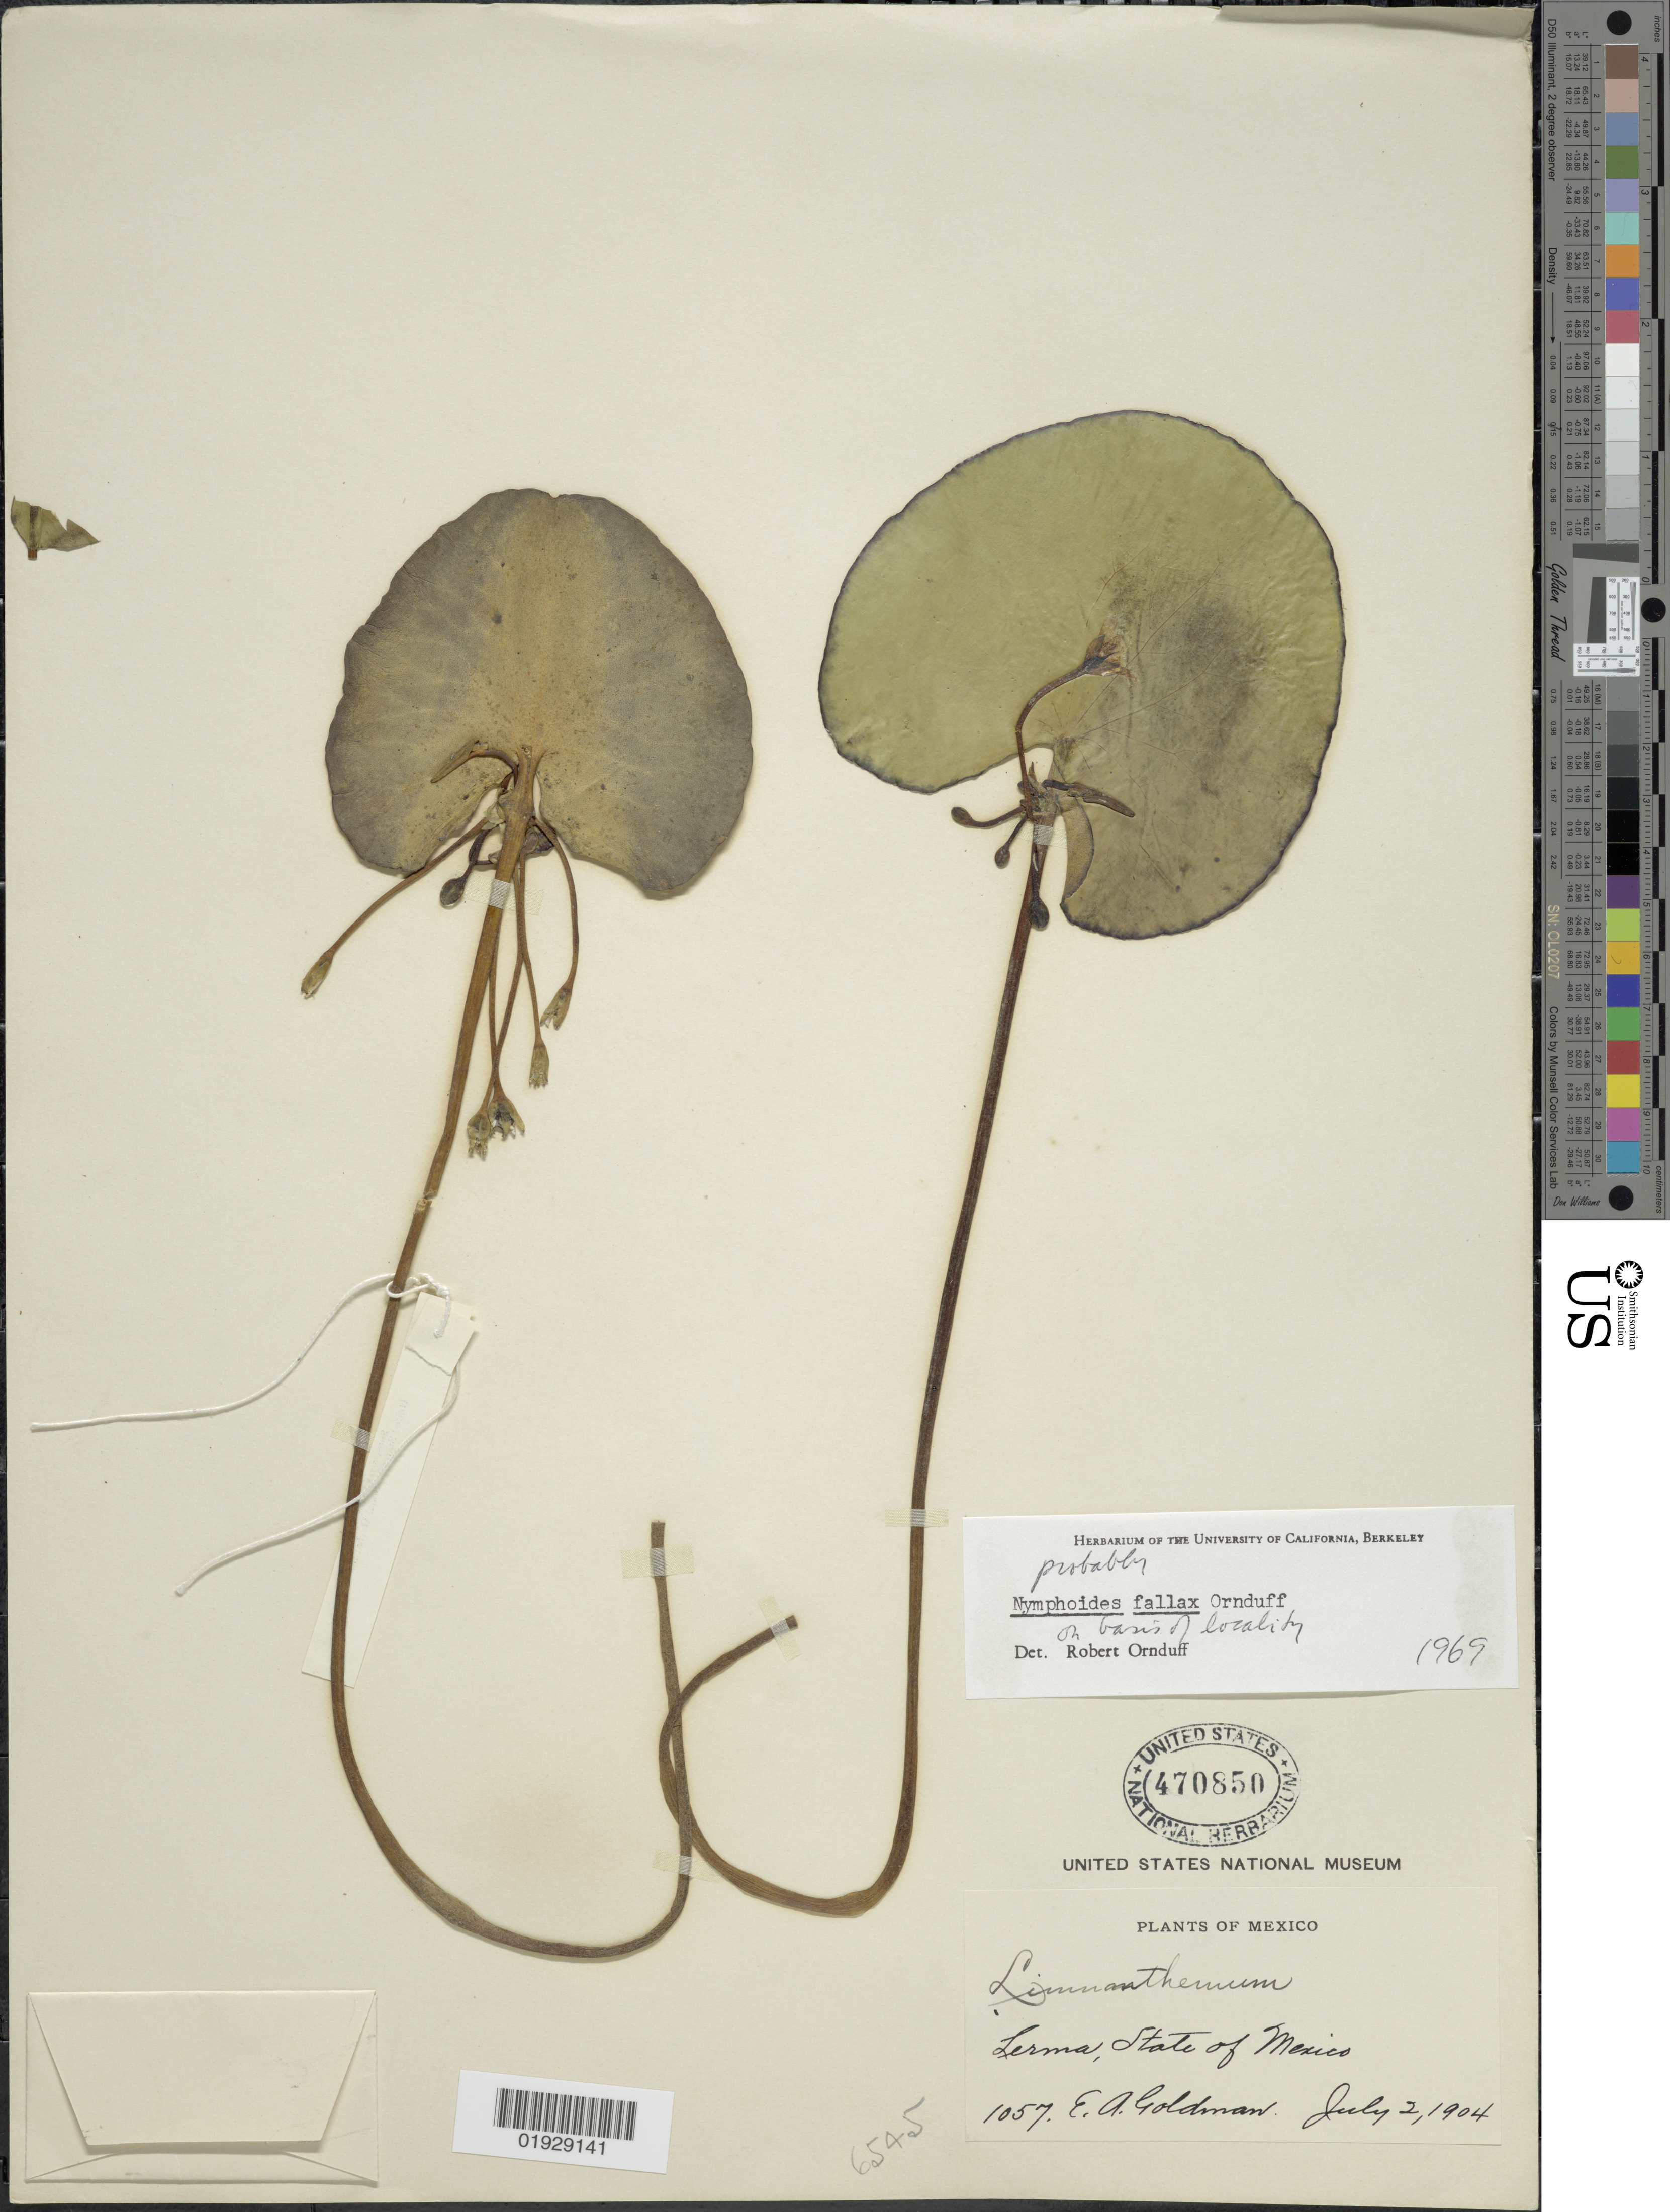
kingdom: Plantae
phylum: Tracheophyta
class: Magnoliopsida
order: Asterales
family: Menyanthaceae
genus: Nymphoides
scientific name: Nymphoides fallax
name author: Ornduff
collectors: E. A. Goldman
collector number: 1057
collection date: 1904-07-02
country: Mexico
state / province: México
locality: Lerma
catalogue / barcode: US 470850